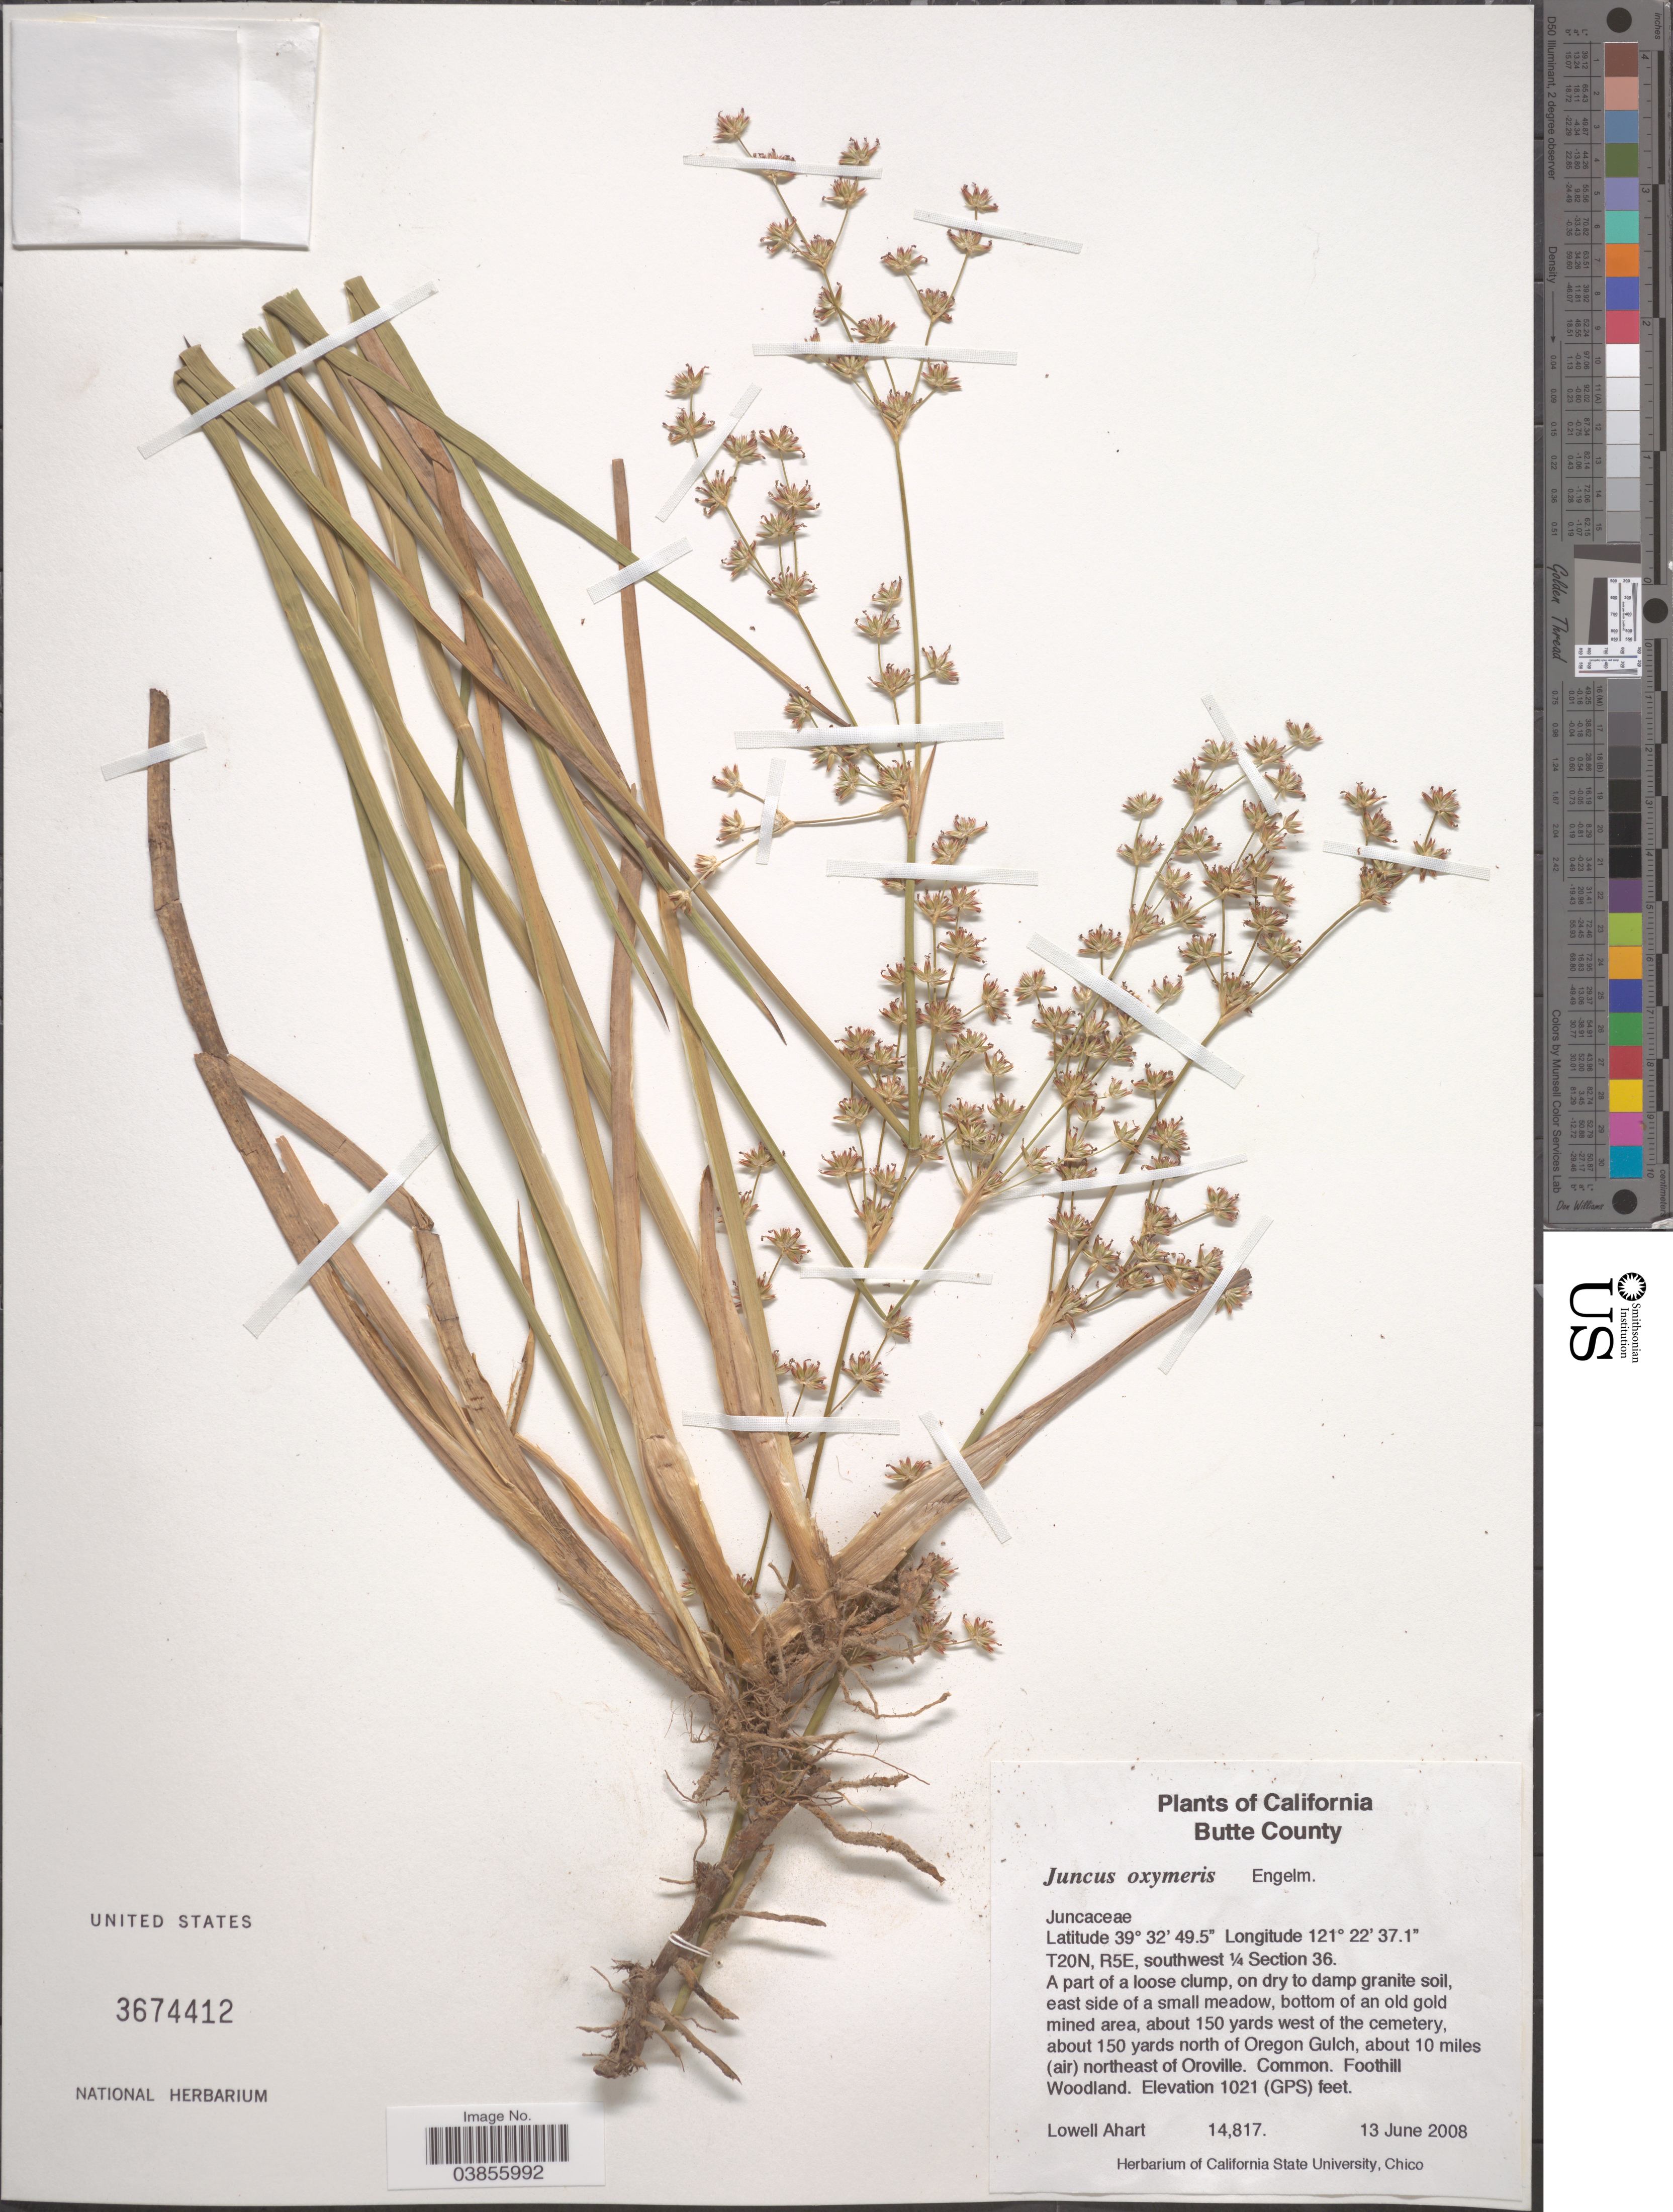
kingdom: Plantae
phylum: Tracheophyta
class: Liliopsida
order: Poales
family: Juncaceae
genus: Juncus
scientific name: Juncus oxymeris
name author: Engelm.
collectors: L. Ahart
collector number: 14817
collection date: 2008-06-13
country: United States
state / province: California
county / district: Butte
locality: Butte County. T20N, R5E, southwest ¼ Section 36. East side of small meadow, about 150 yards west of the cemetery, about 150 yards north of Oregon Gulch, about 10 miles (air) northeast of Oroville. Foothill Woodland.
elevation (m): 311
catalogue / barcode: US 3674412